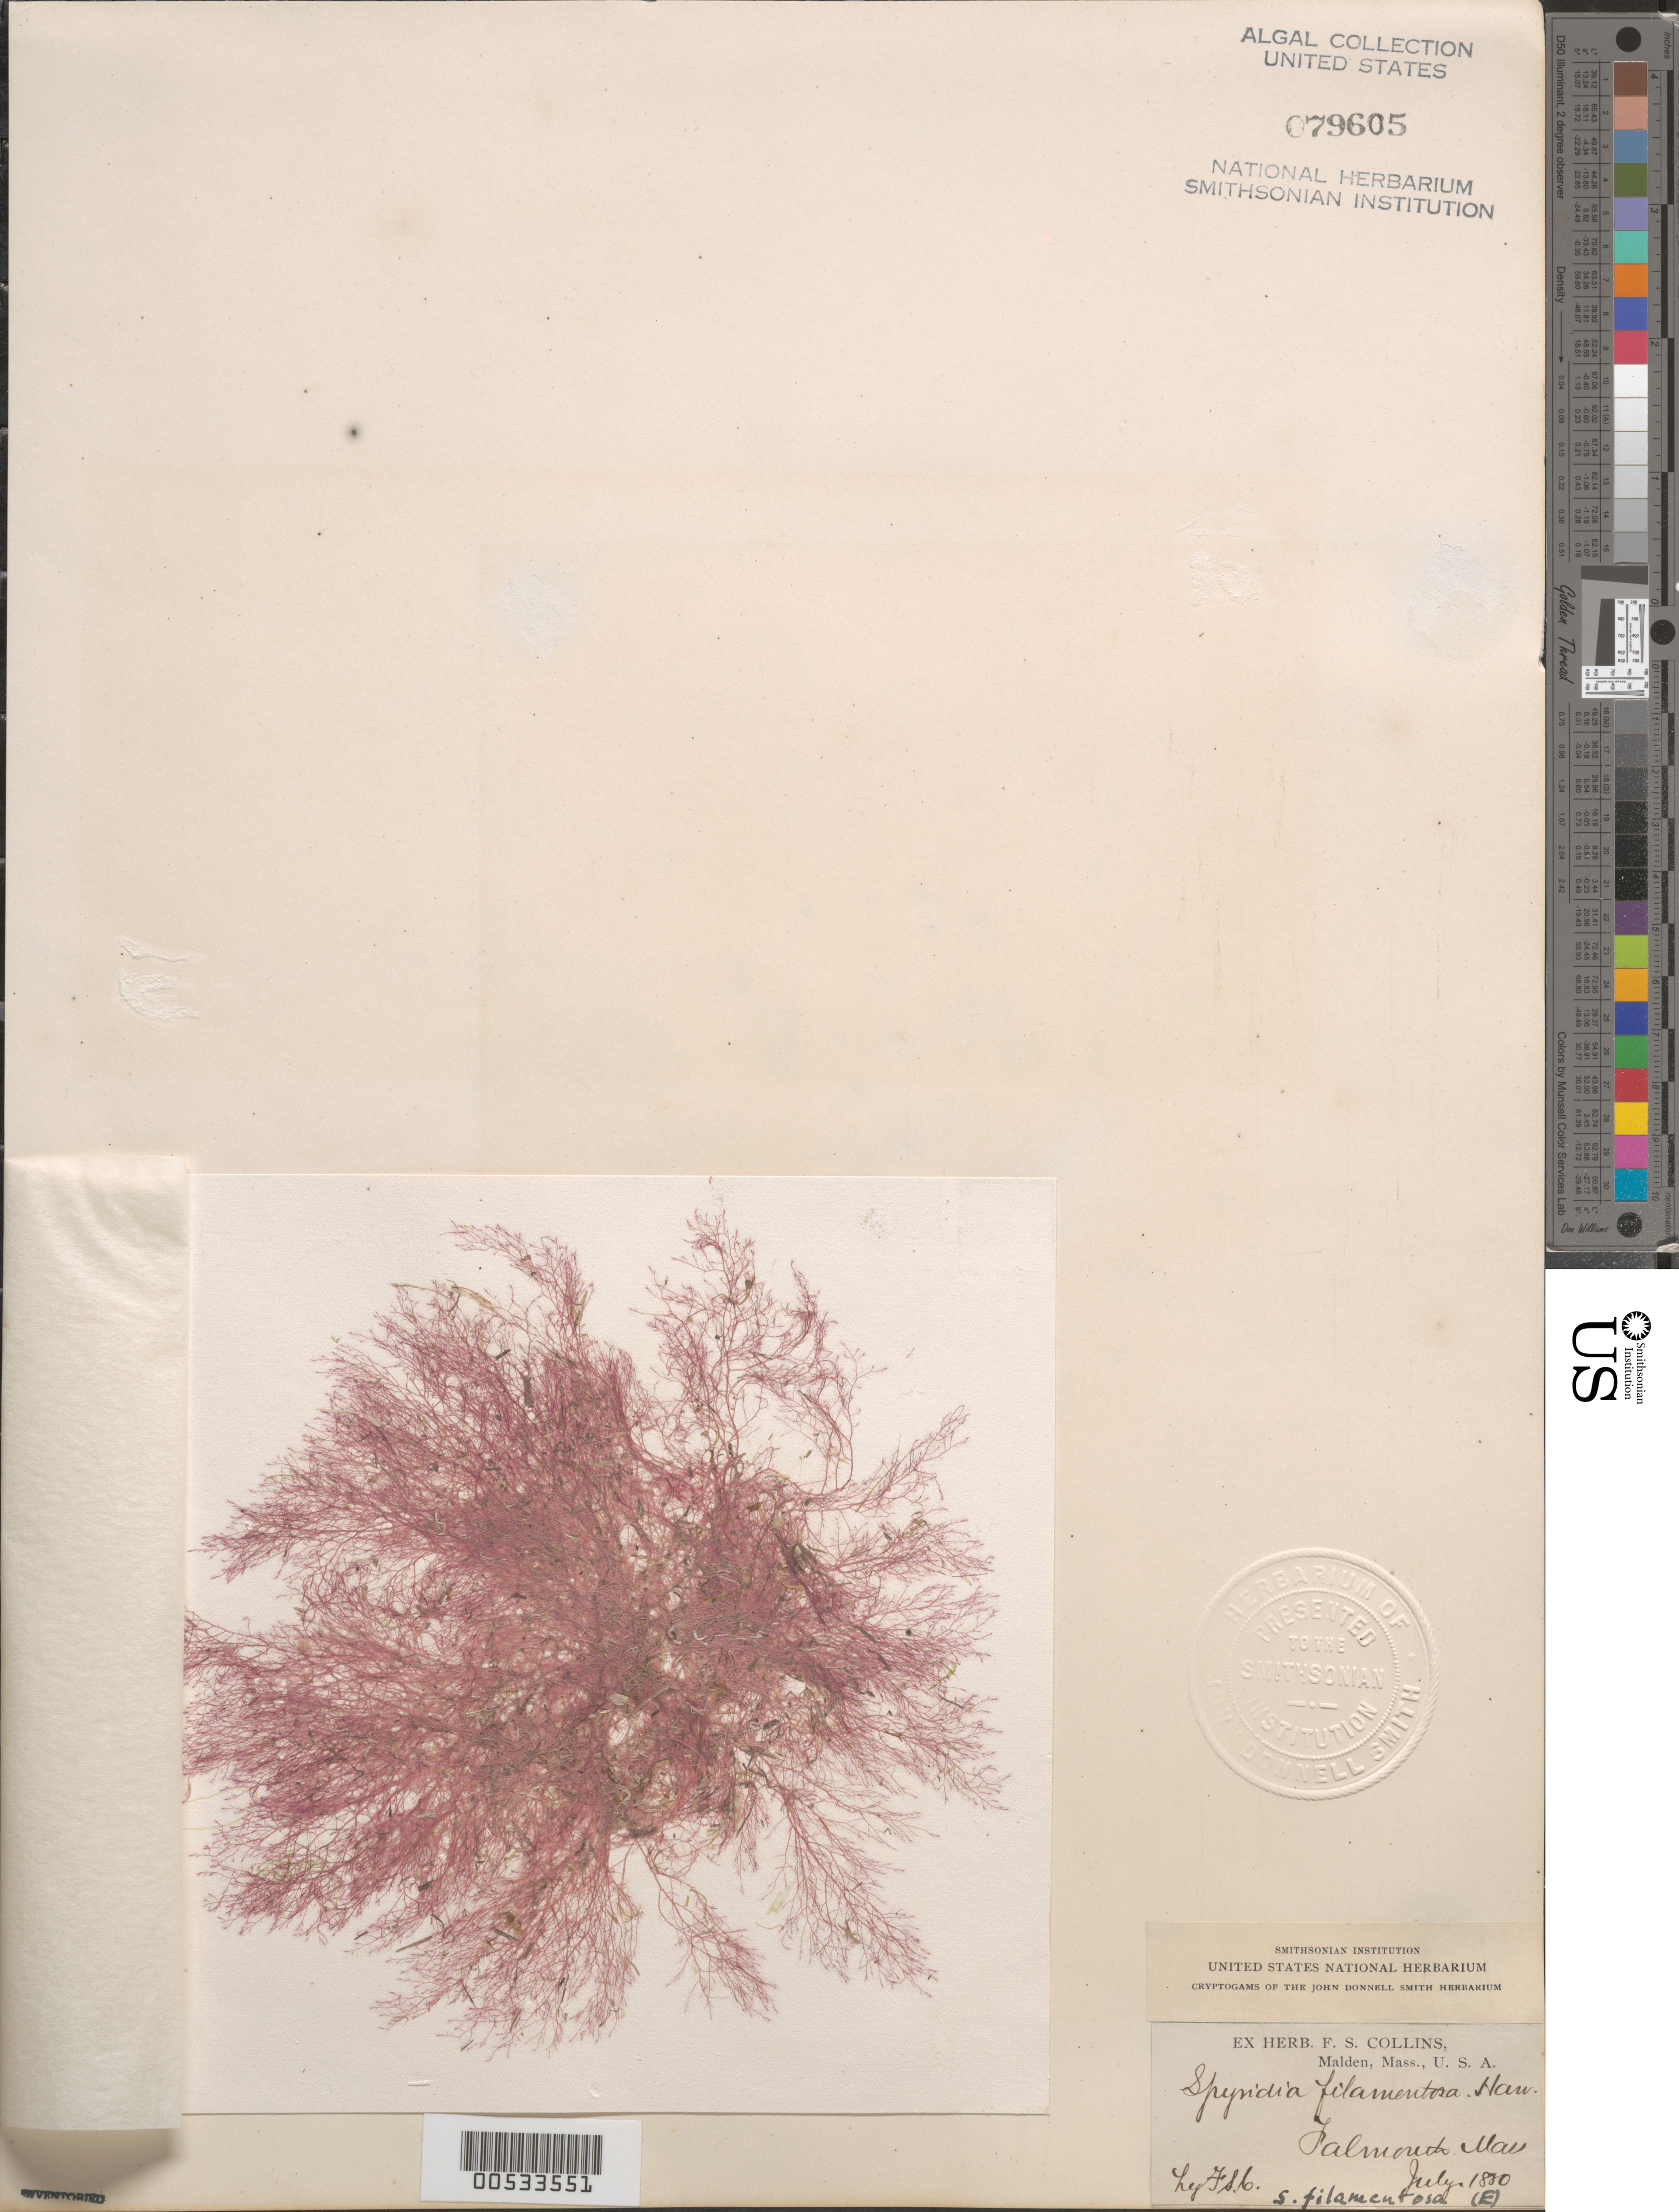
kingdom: Plantae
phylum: Rhodophyta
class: Florideophyceae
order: Ceramiales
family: Spyridiaceae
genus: Spyridia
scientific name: Spyridia filamentosa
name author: (Wulfen) Harv.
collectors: F. Collins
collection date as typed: Jul 1880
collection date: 1880-07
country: United States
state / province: Massachusetts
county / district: Barnstable County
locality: Falmouth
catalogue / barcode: US 79605